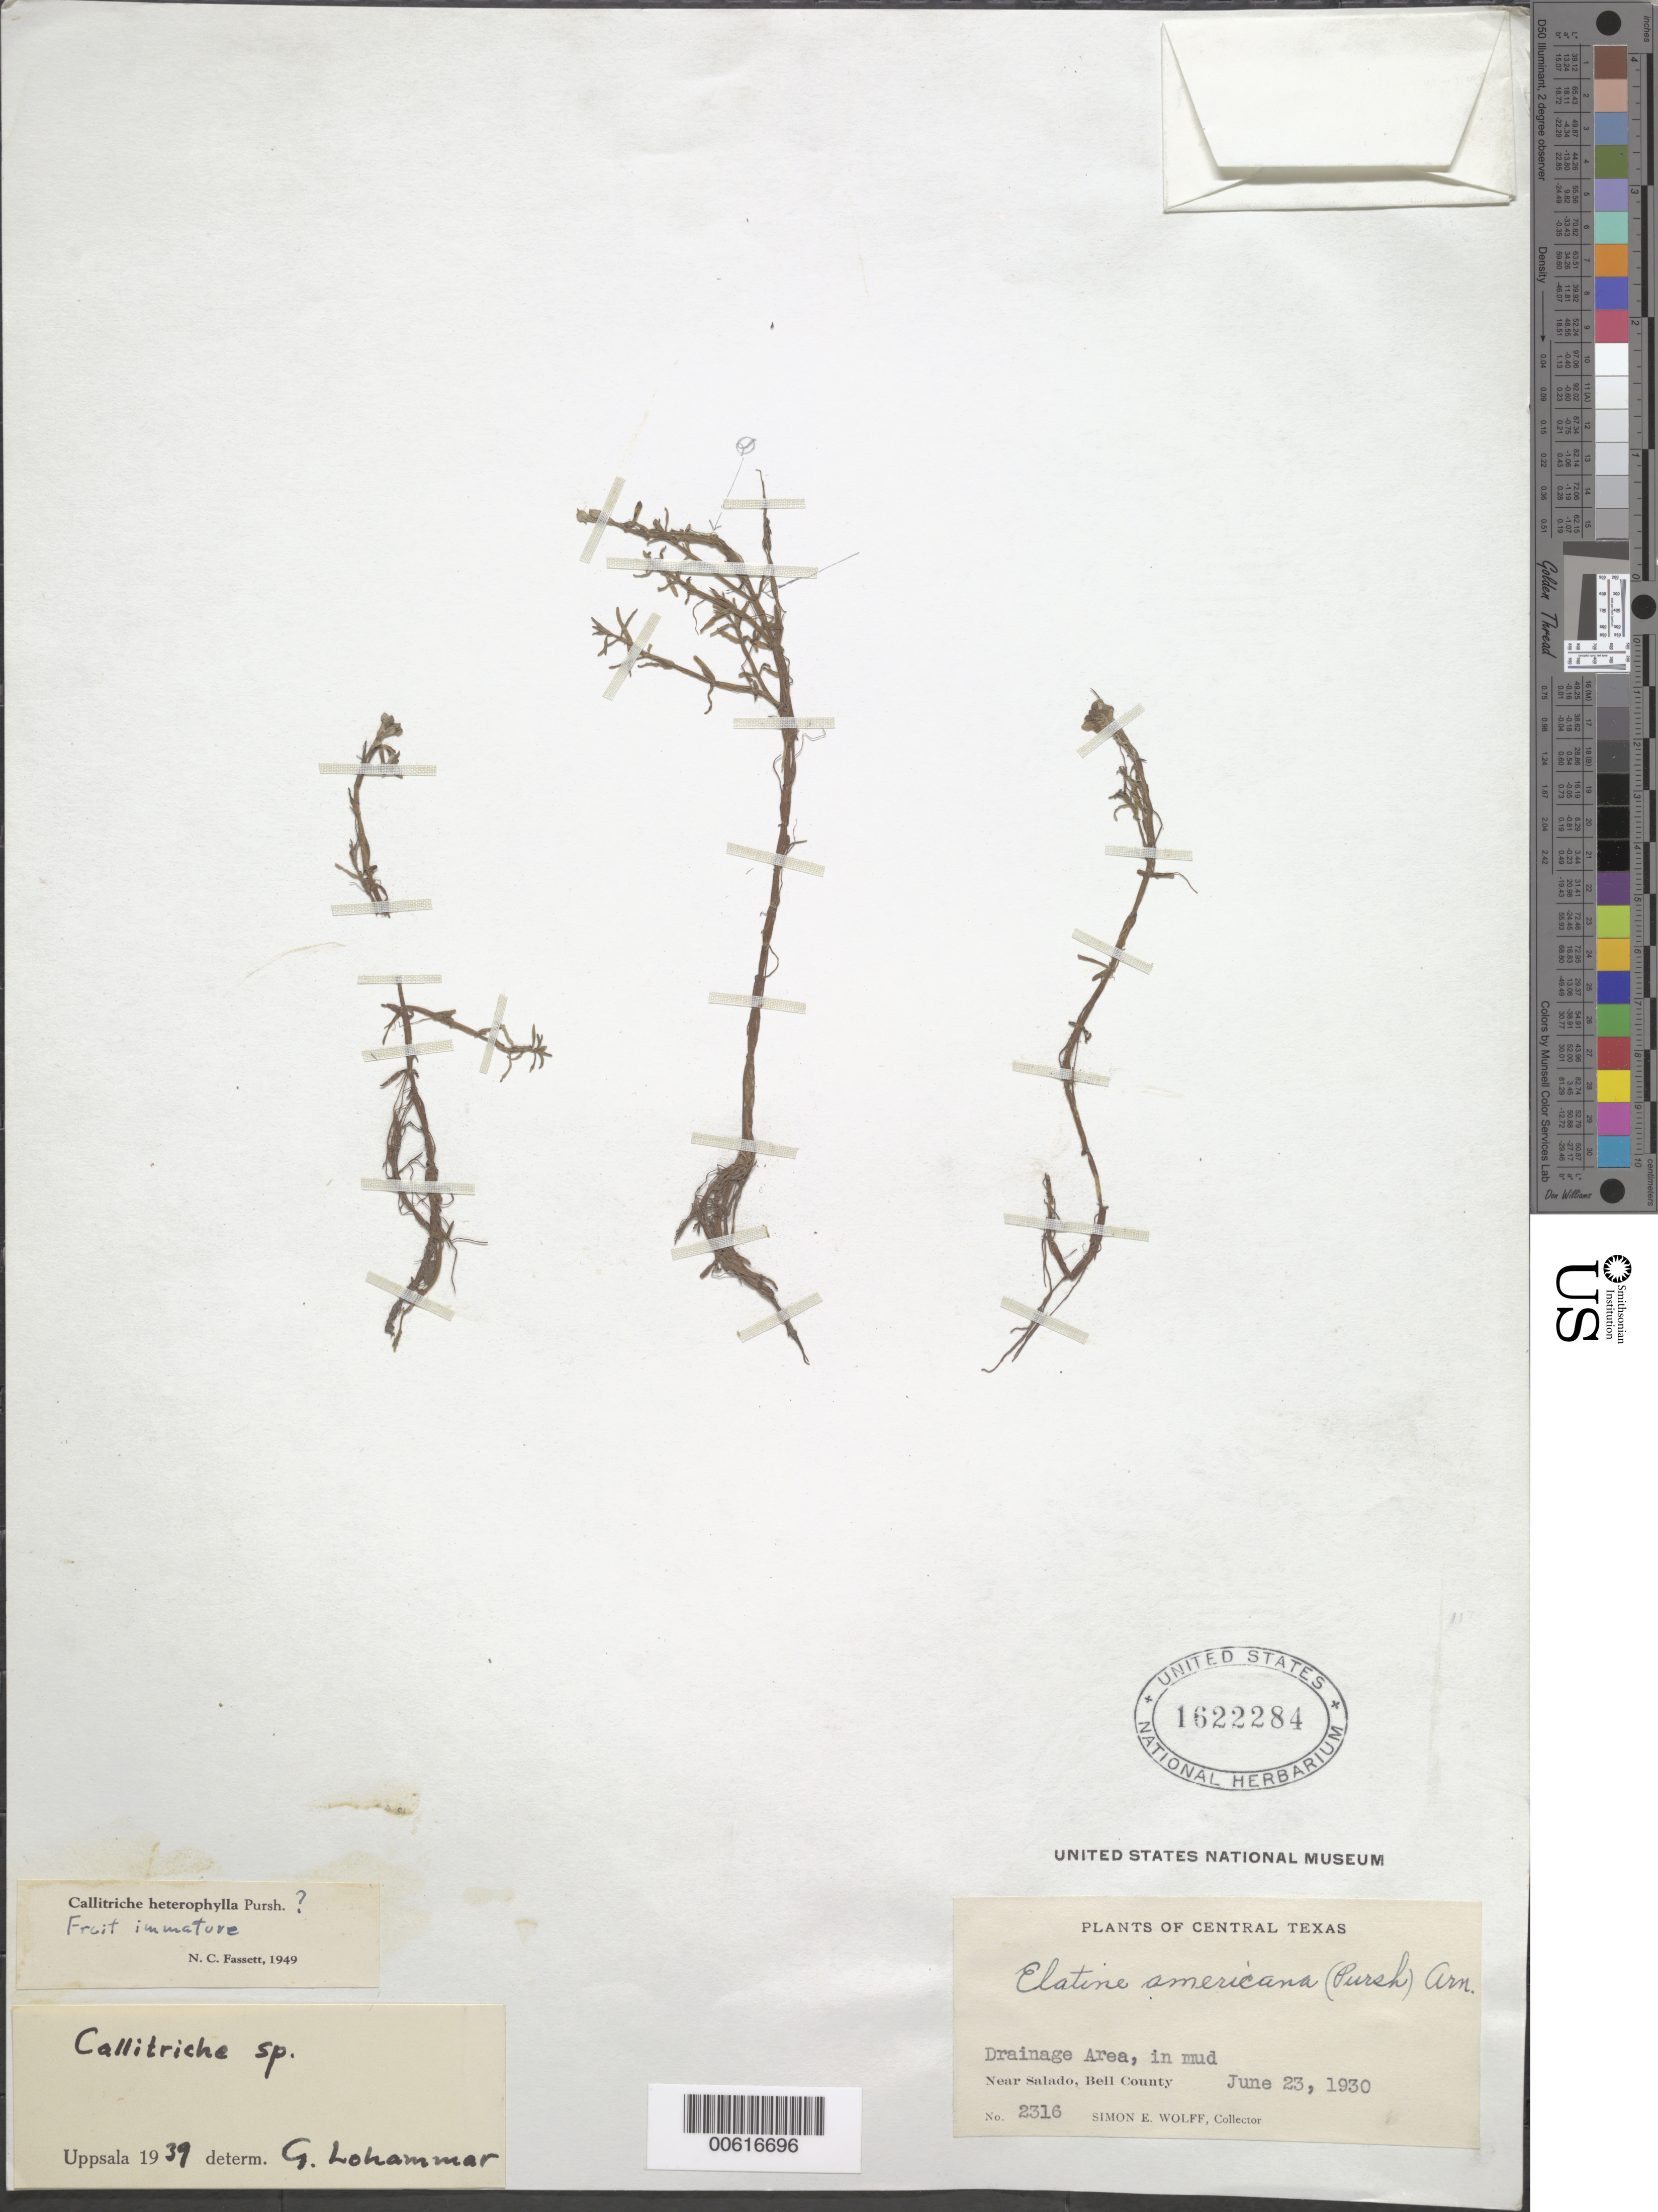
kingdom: Plantae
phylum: Tracheophyta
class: Magnoliopsida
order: Lamiales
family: Plantaginaceae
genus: Callitriche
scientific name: Callitriche heterophylla Pursh emend. Darby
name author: Pursh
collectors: S. E. Wolff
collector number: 2316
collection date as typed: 23 Jun 1930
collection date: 1930-06-23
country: United States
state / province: Texas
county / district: Bell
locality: Near Salado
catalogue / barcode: US 1622284